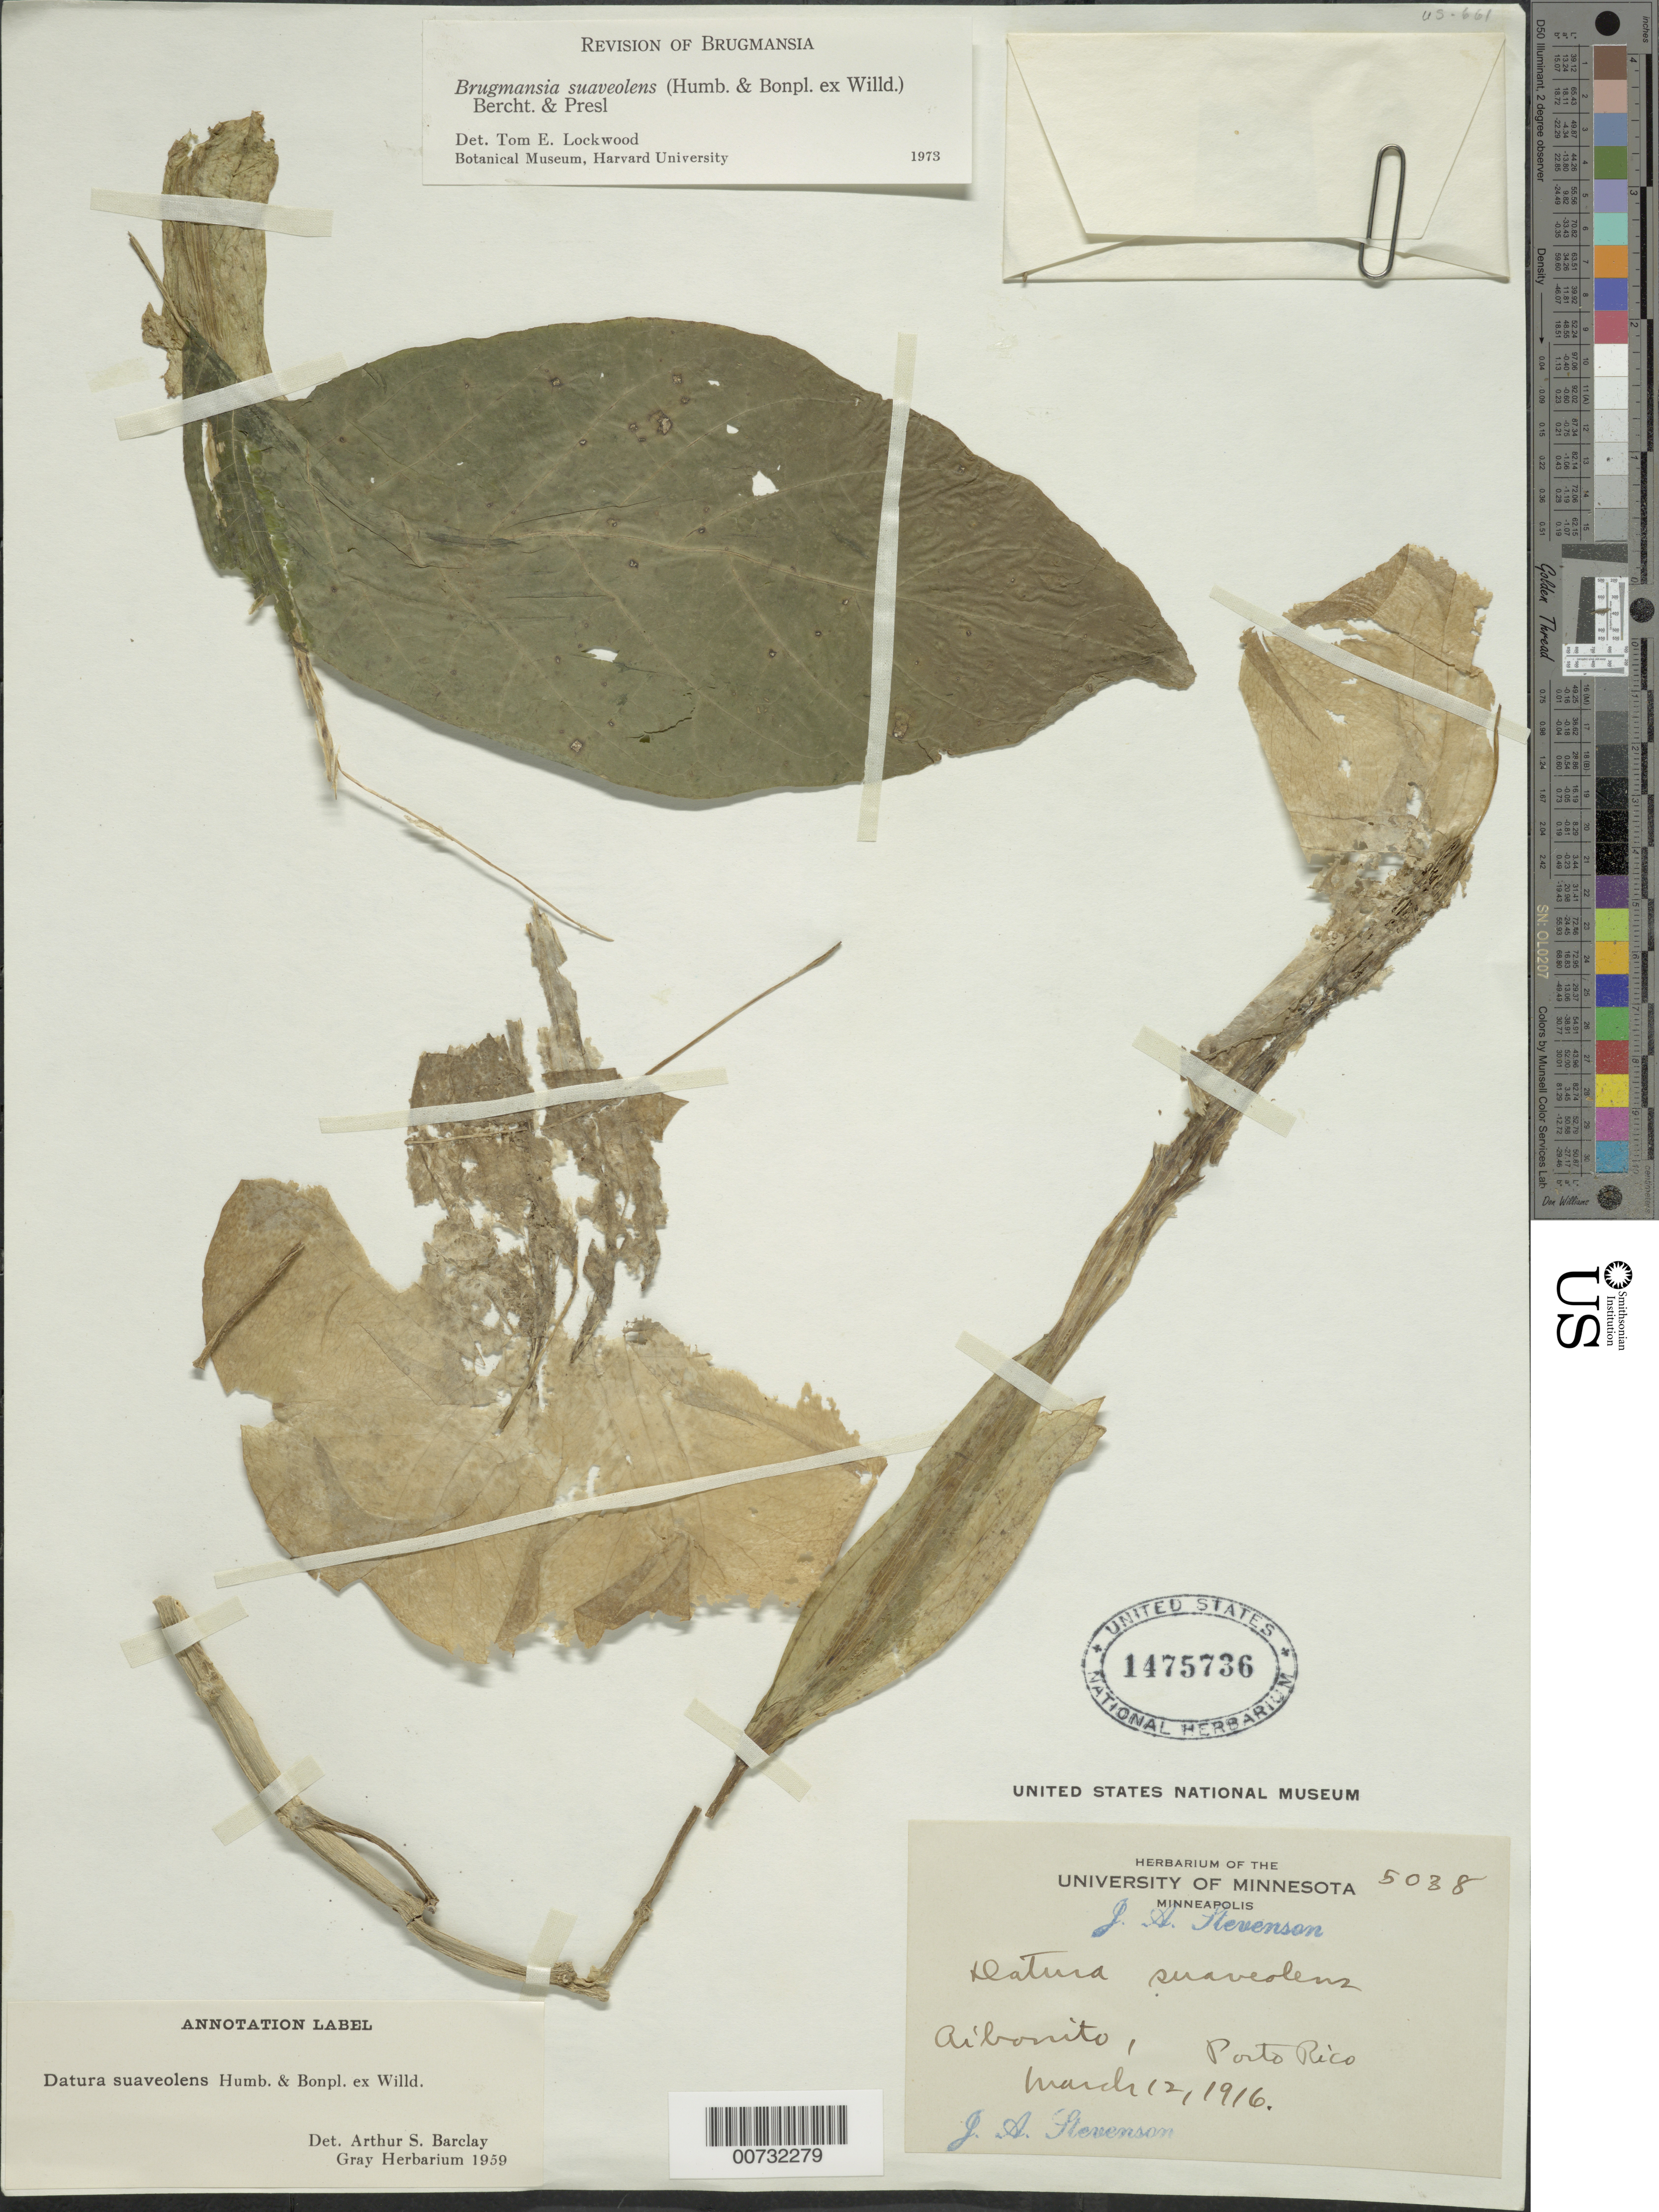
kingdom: Plantae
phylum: Tracheophyta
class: Magnoliopsida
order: Solanales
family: Solanaceae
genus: Brugmansia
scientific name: Brugmansia suaveolens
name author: (Humb. & Bonpl. ex Willd.) Brecht. & J. Presl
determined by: Lockwood, T. E.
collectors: J. Stevenson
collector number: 5038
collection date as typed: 12 Mar 1916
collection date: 1916-03-12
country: Puerto Rico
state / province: Abonito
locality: Aibonito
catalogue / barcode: US 1475736